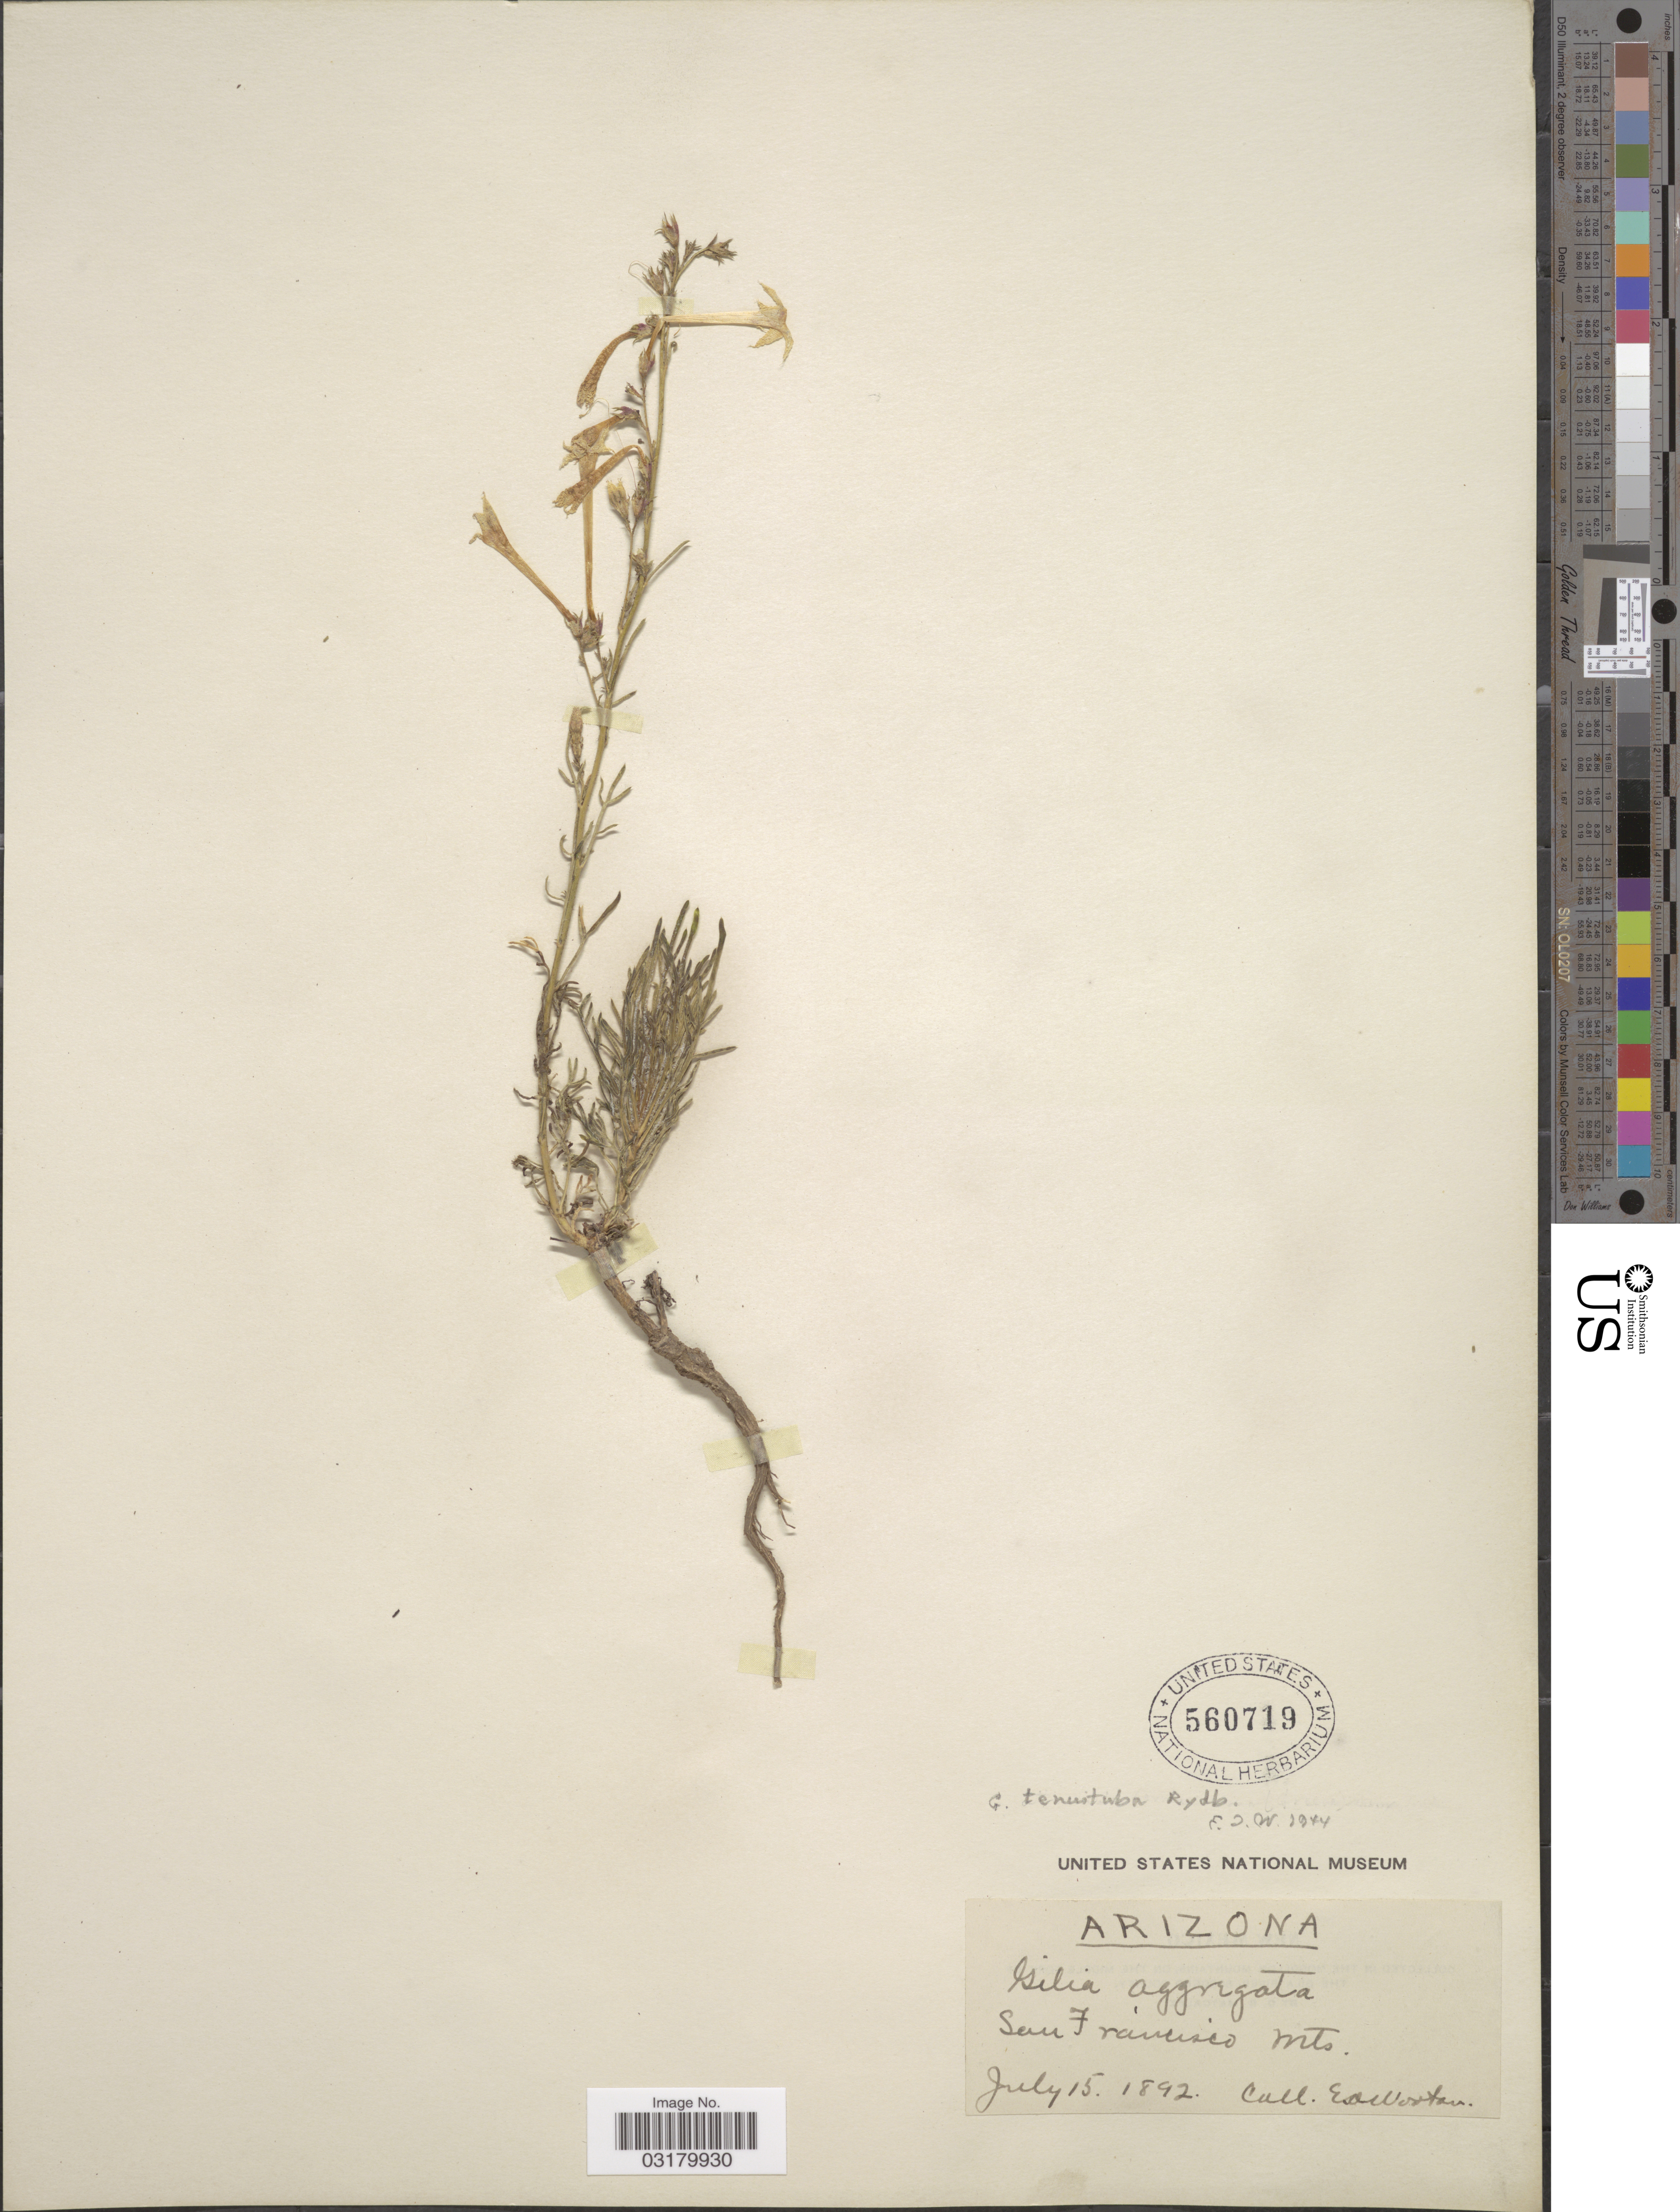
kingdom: Plantae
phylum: Tracheophyta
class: Magnoliopsida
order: Ericales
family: Polemoniaceae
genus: Ipomopsis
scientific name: Ipomopsis tenuituba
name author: (Rydb.) V.E. Grant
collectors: E. O. Wooton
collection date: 1892-07-15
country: United States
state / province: Arizona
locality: San Francisco Mts.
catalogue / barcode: US 560719